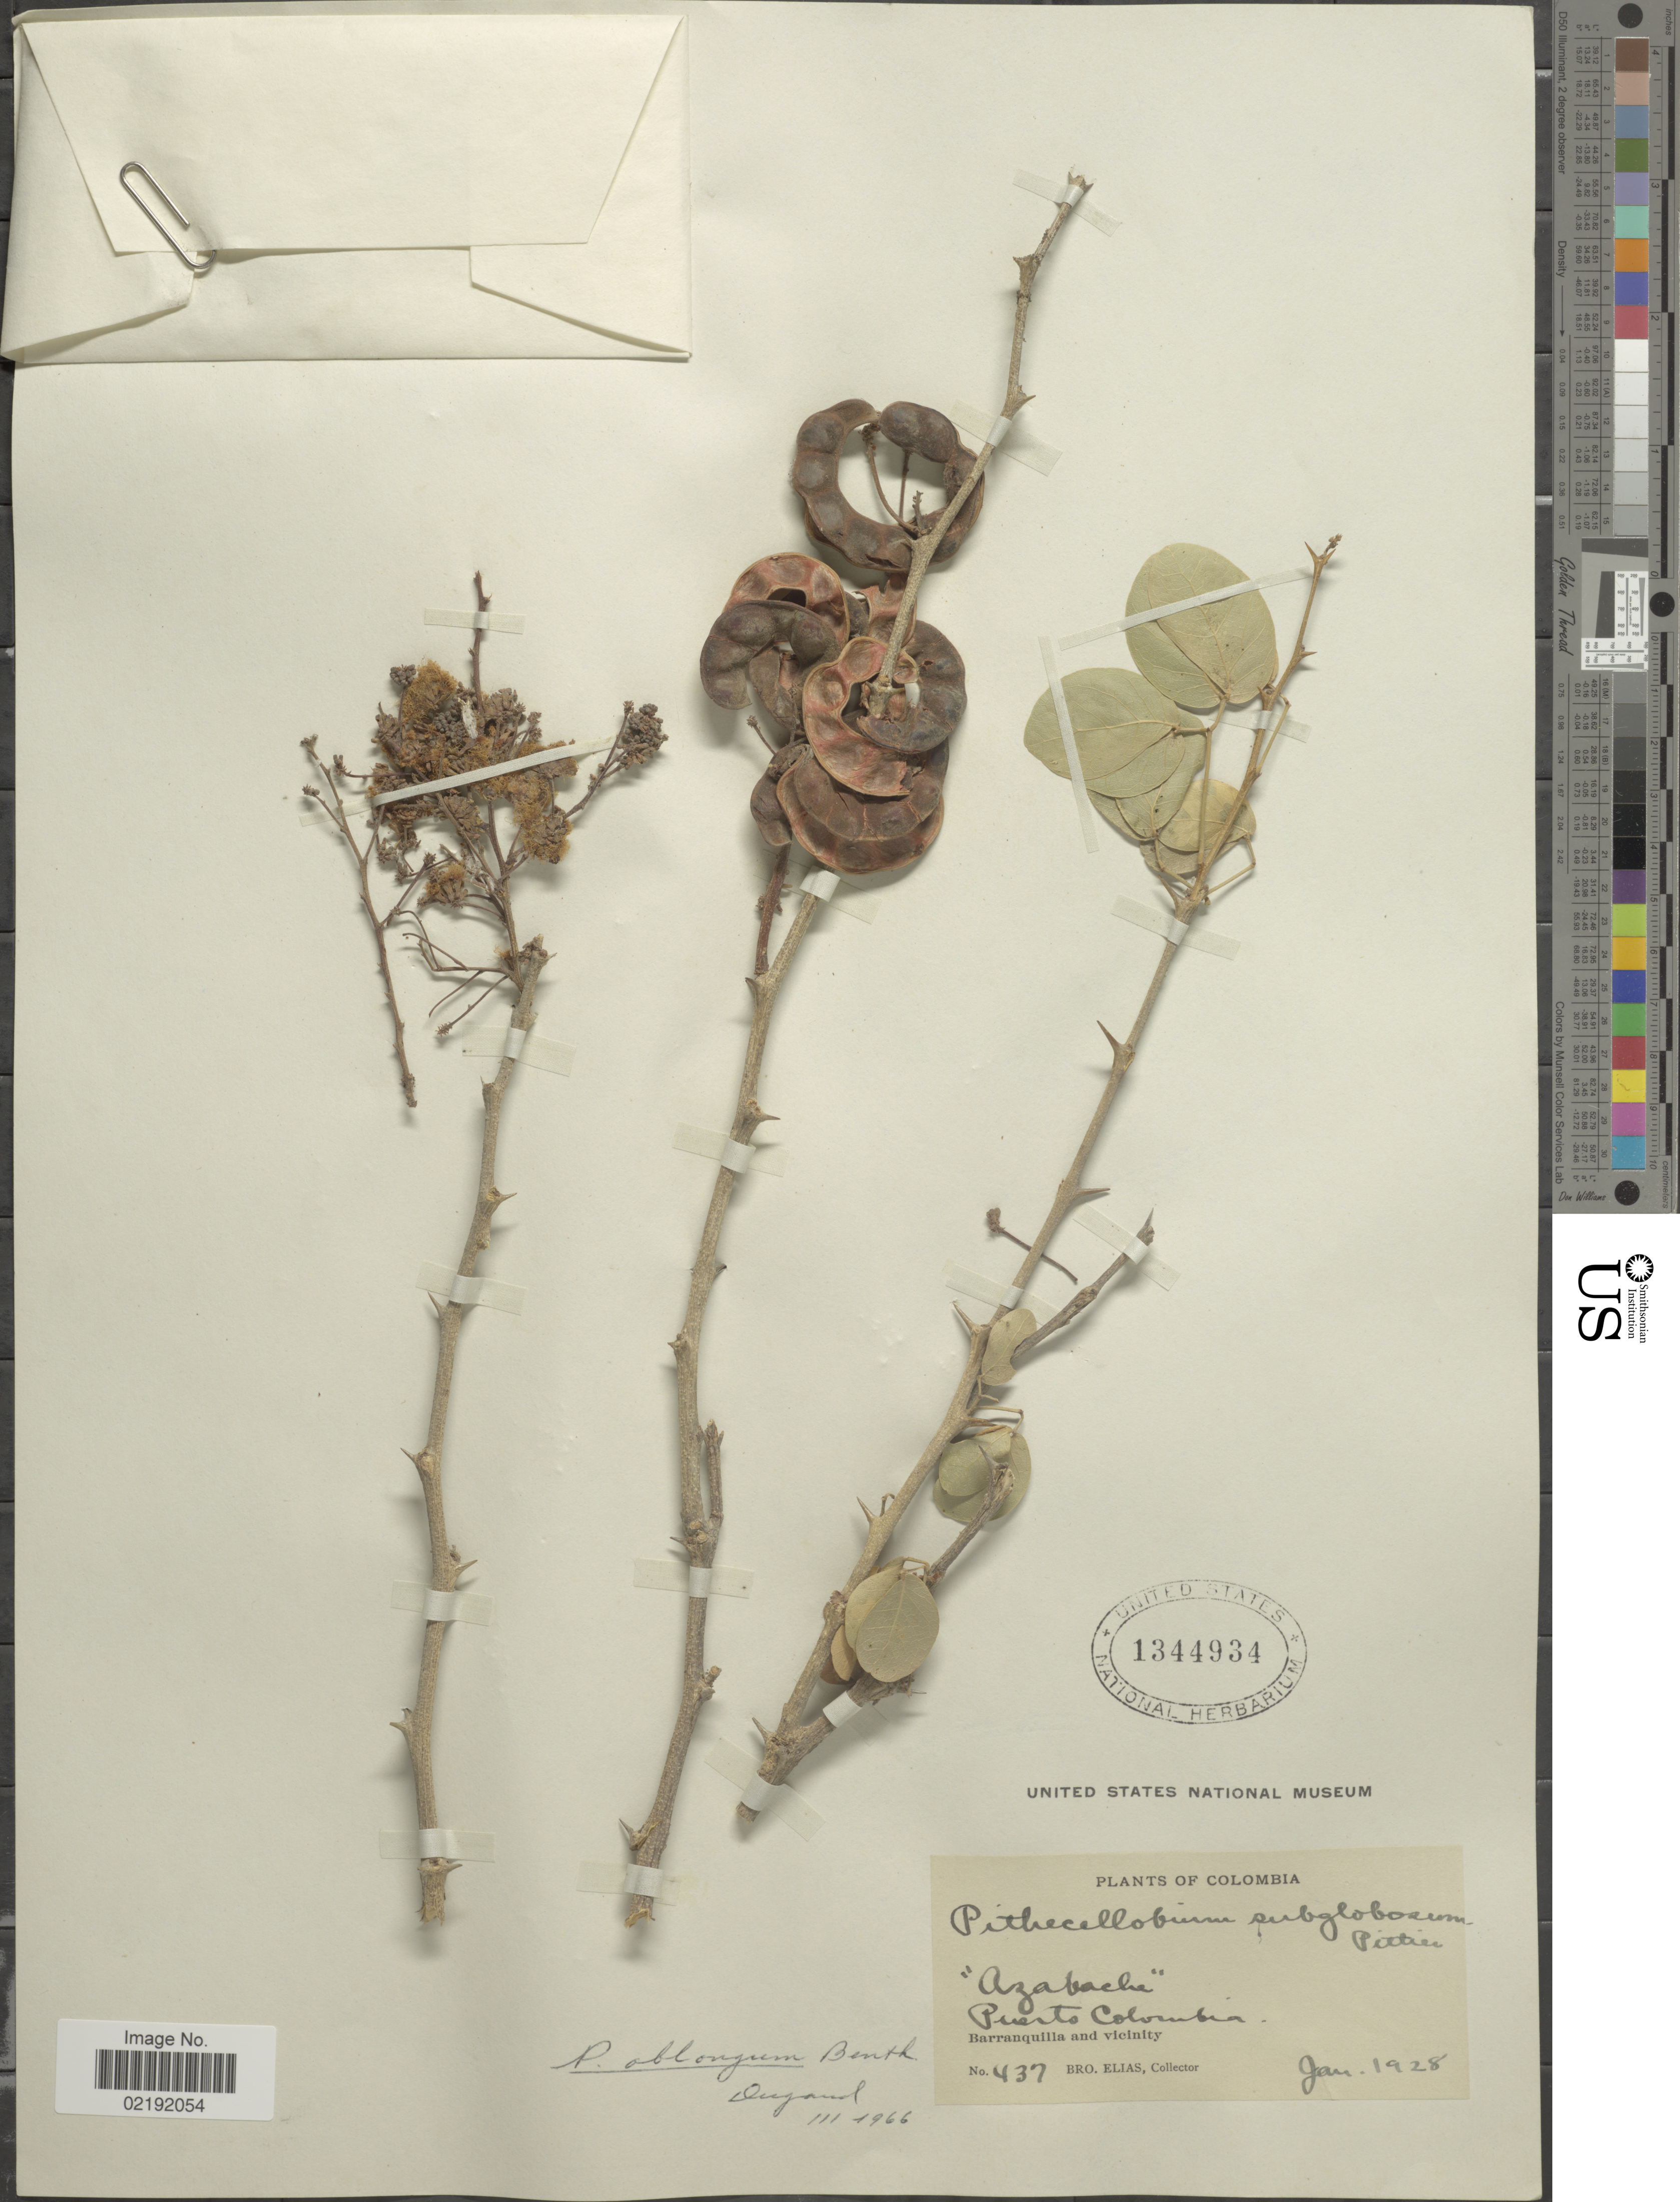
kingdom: Plantae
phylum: Tracheophyta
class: Magnoliopsida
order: Fabales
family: Fabaceae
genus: Pithecellobium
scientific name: Pithecellobium oblongum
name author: Benth.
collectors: Bro. Elias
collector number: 437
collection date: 1928-01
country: Colombia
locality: Puerto Colombia. Barranquilla and vicinity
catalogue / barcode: US 1344934